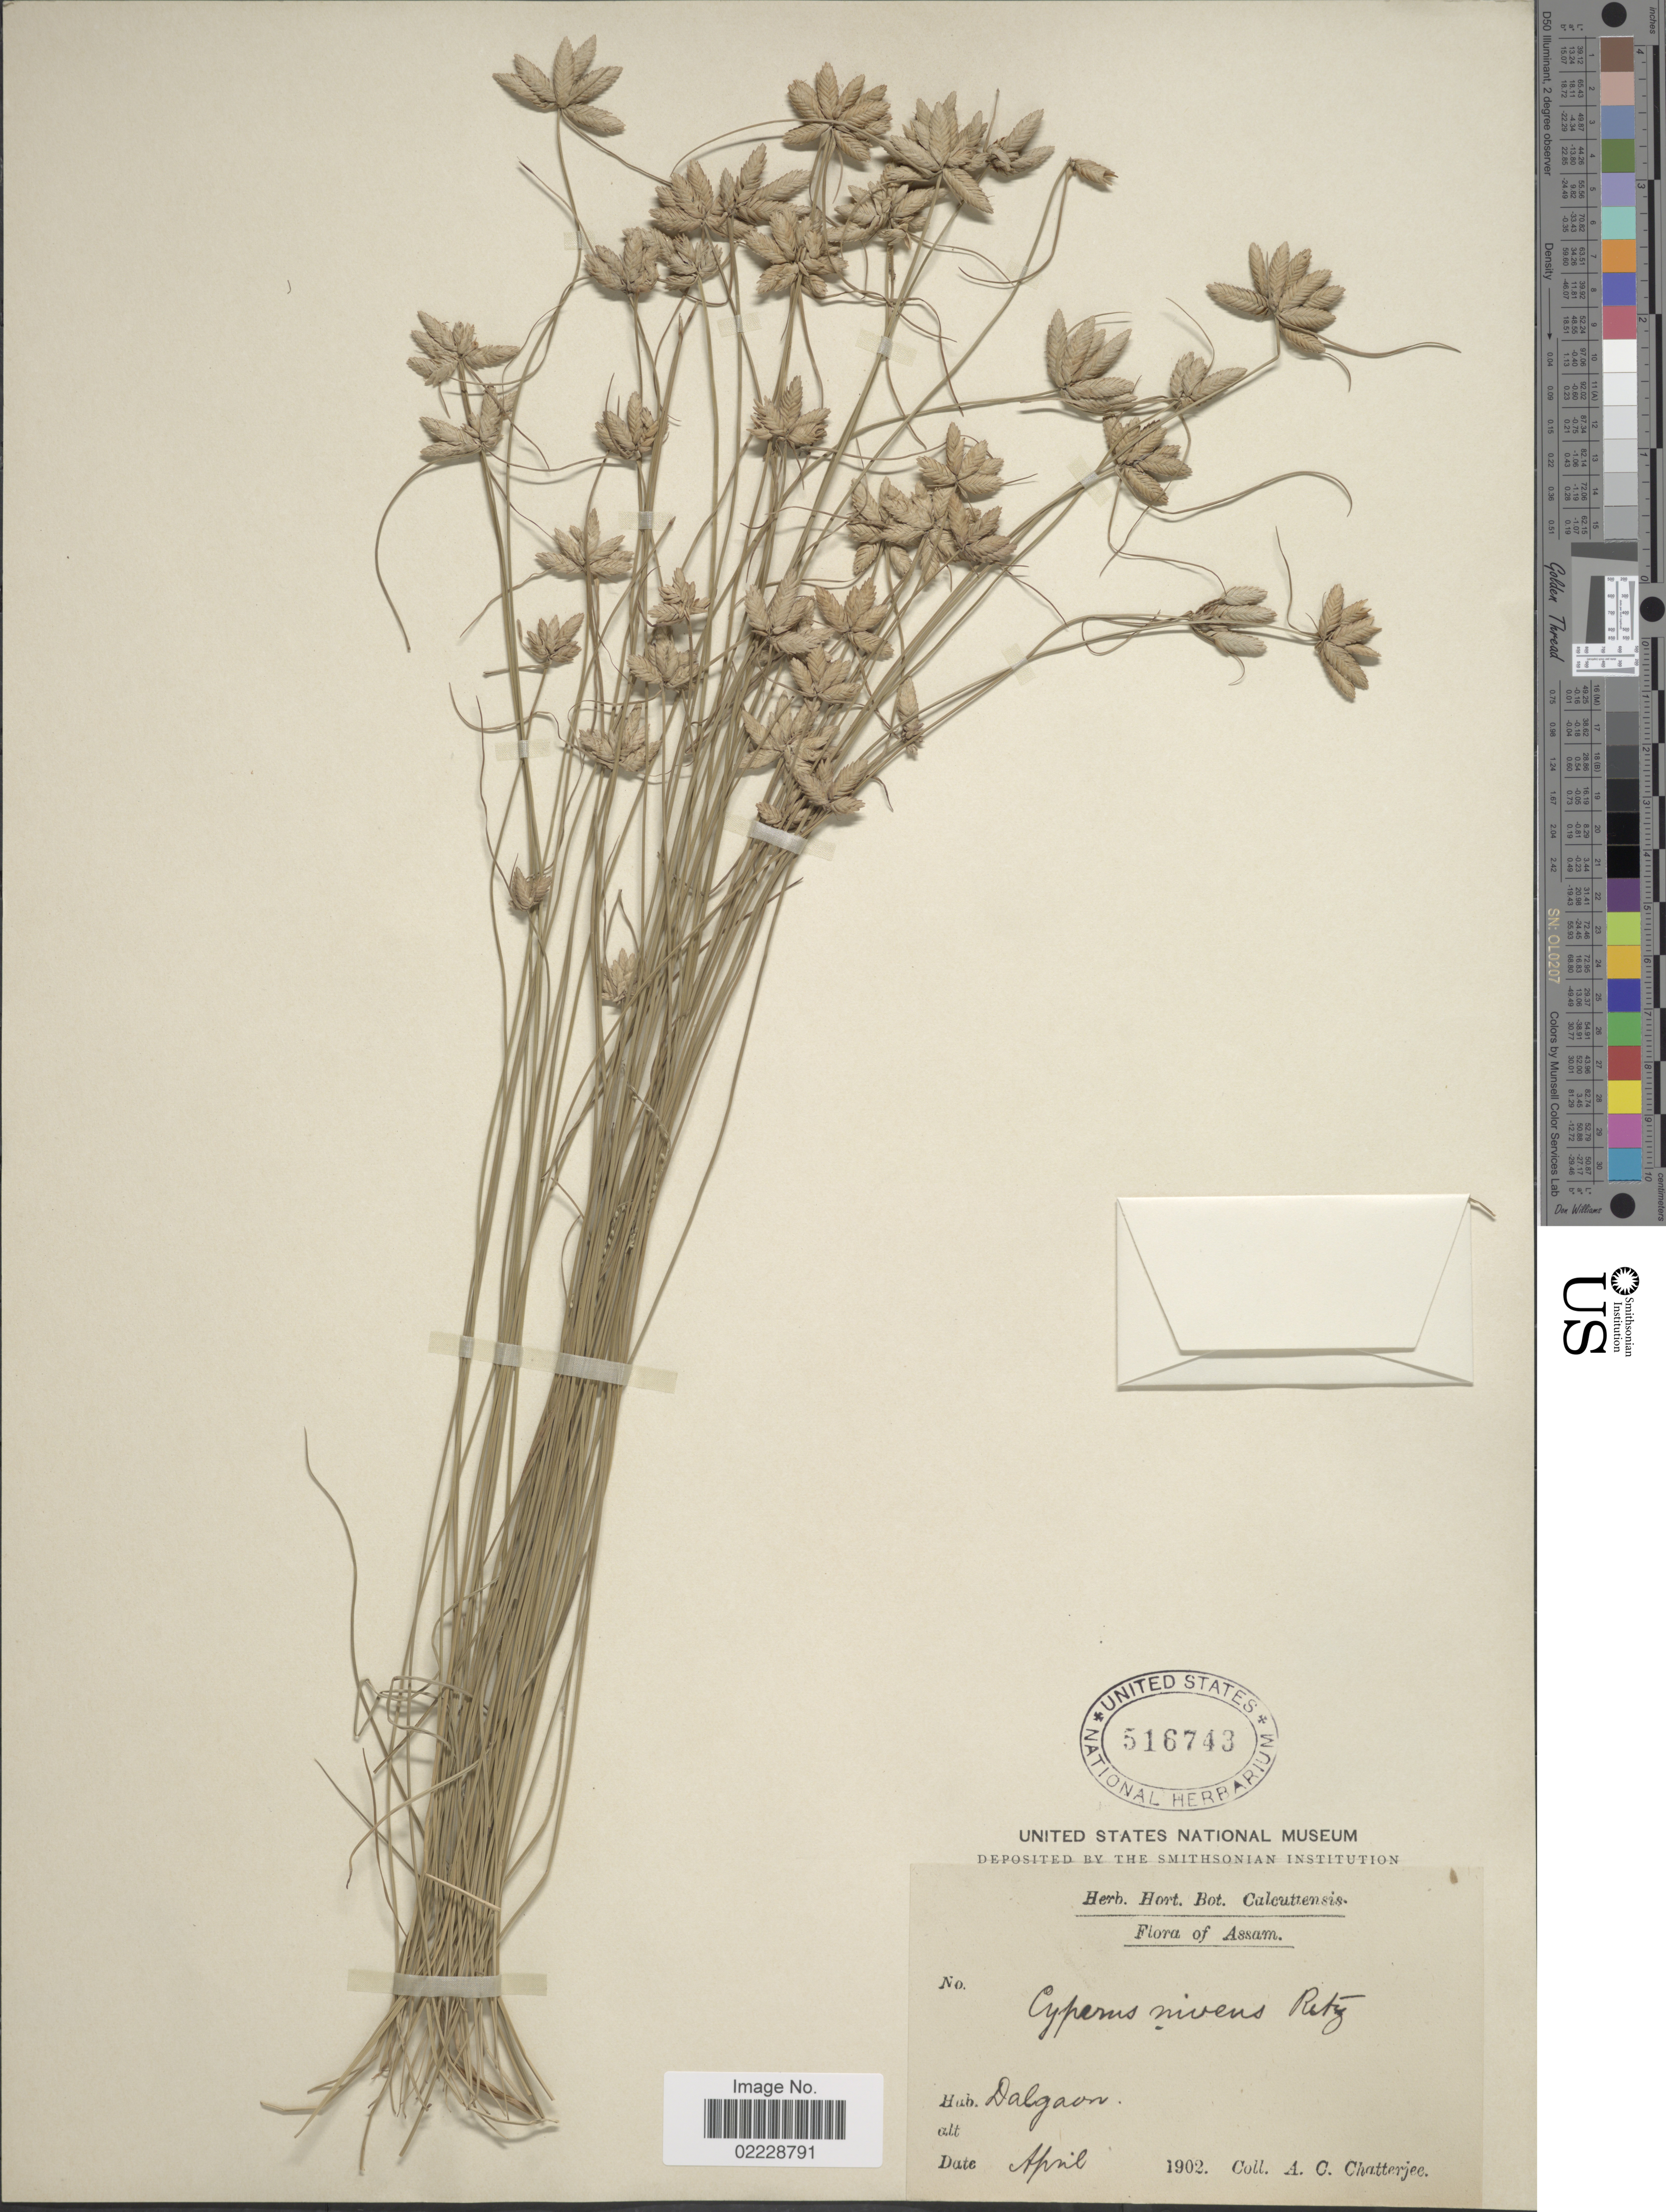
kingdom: Plantae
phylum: Tracheophyta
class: Liliopsida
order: Poales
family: Cyperaceae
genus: Cyperus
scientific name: Cyperus niveus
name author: Retz.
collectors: A. Chatterjee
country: India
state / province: Assam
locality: Dalgaon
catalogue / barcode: US 516743